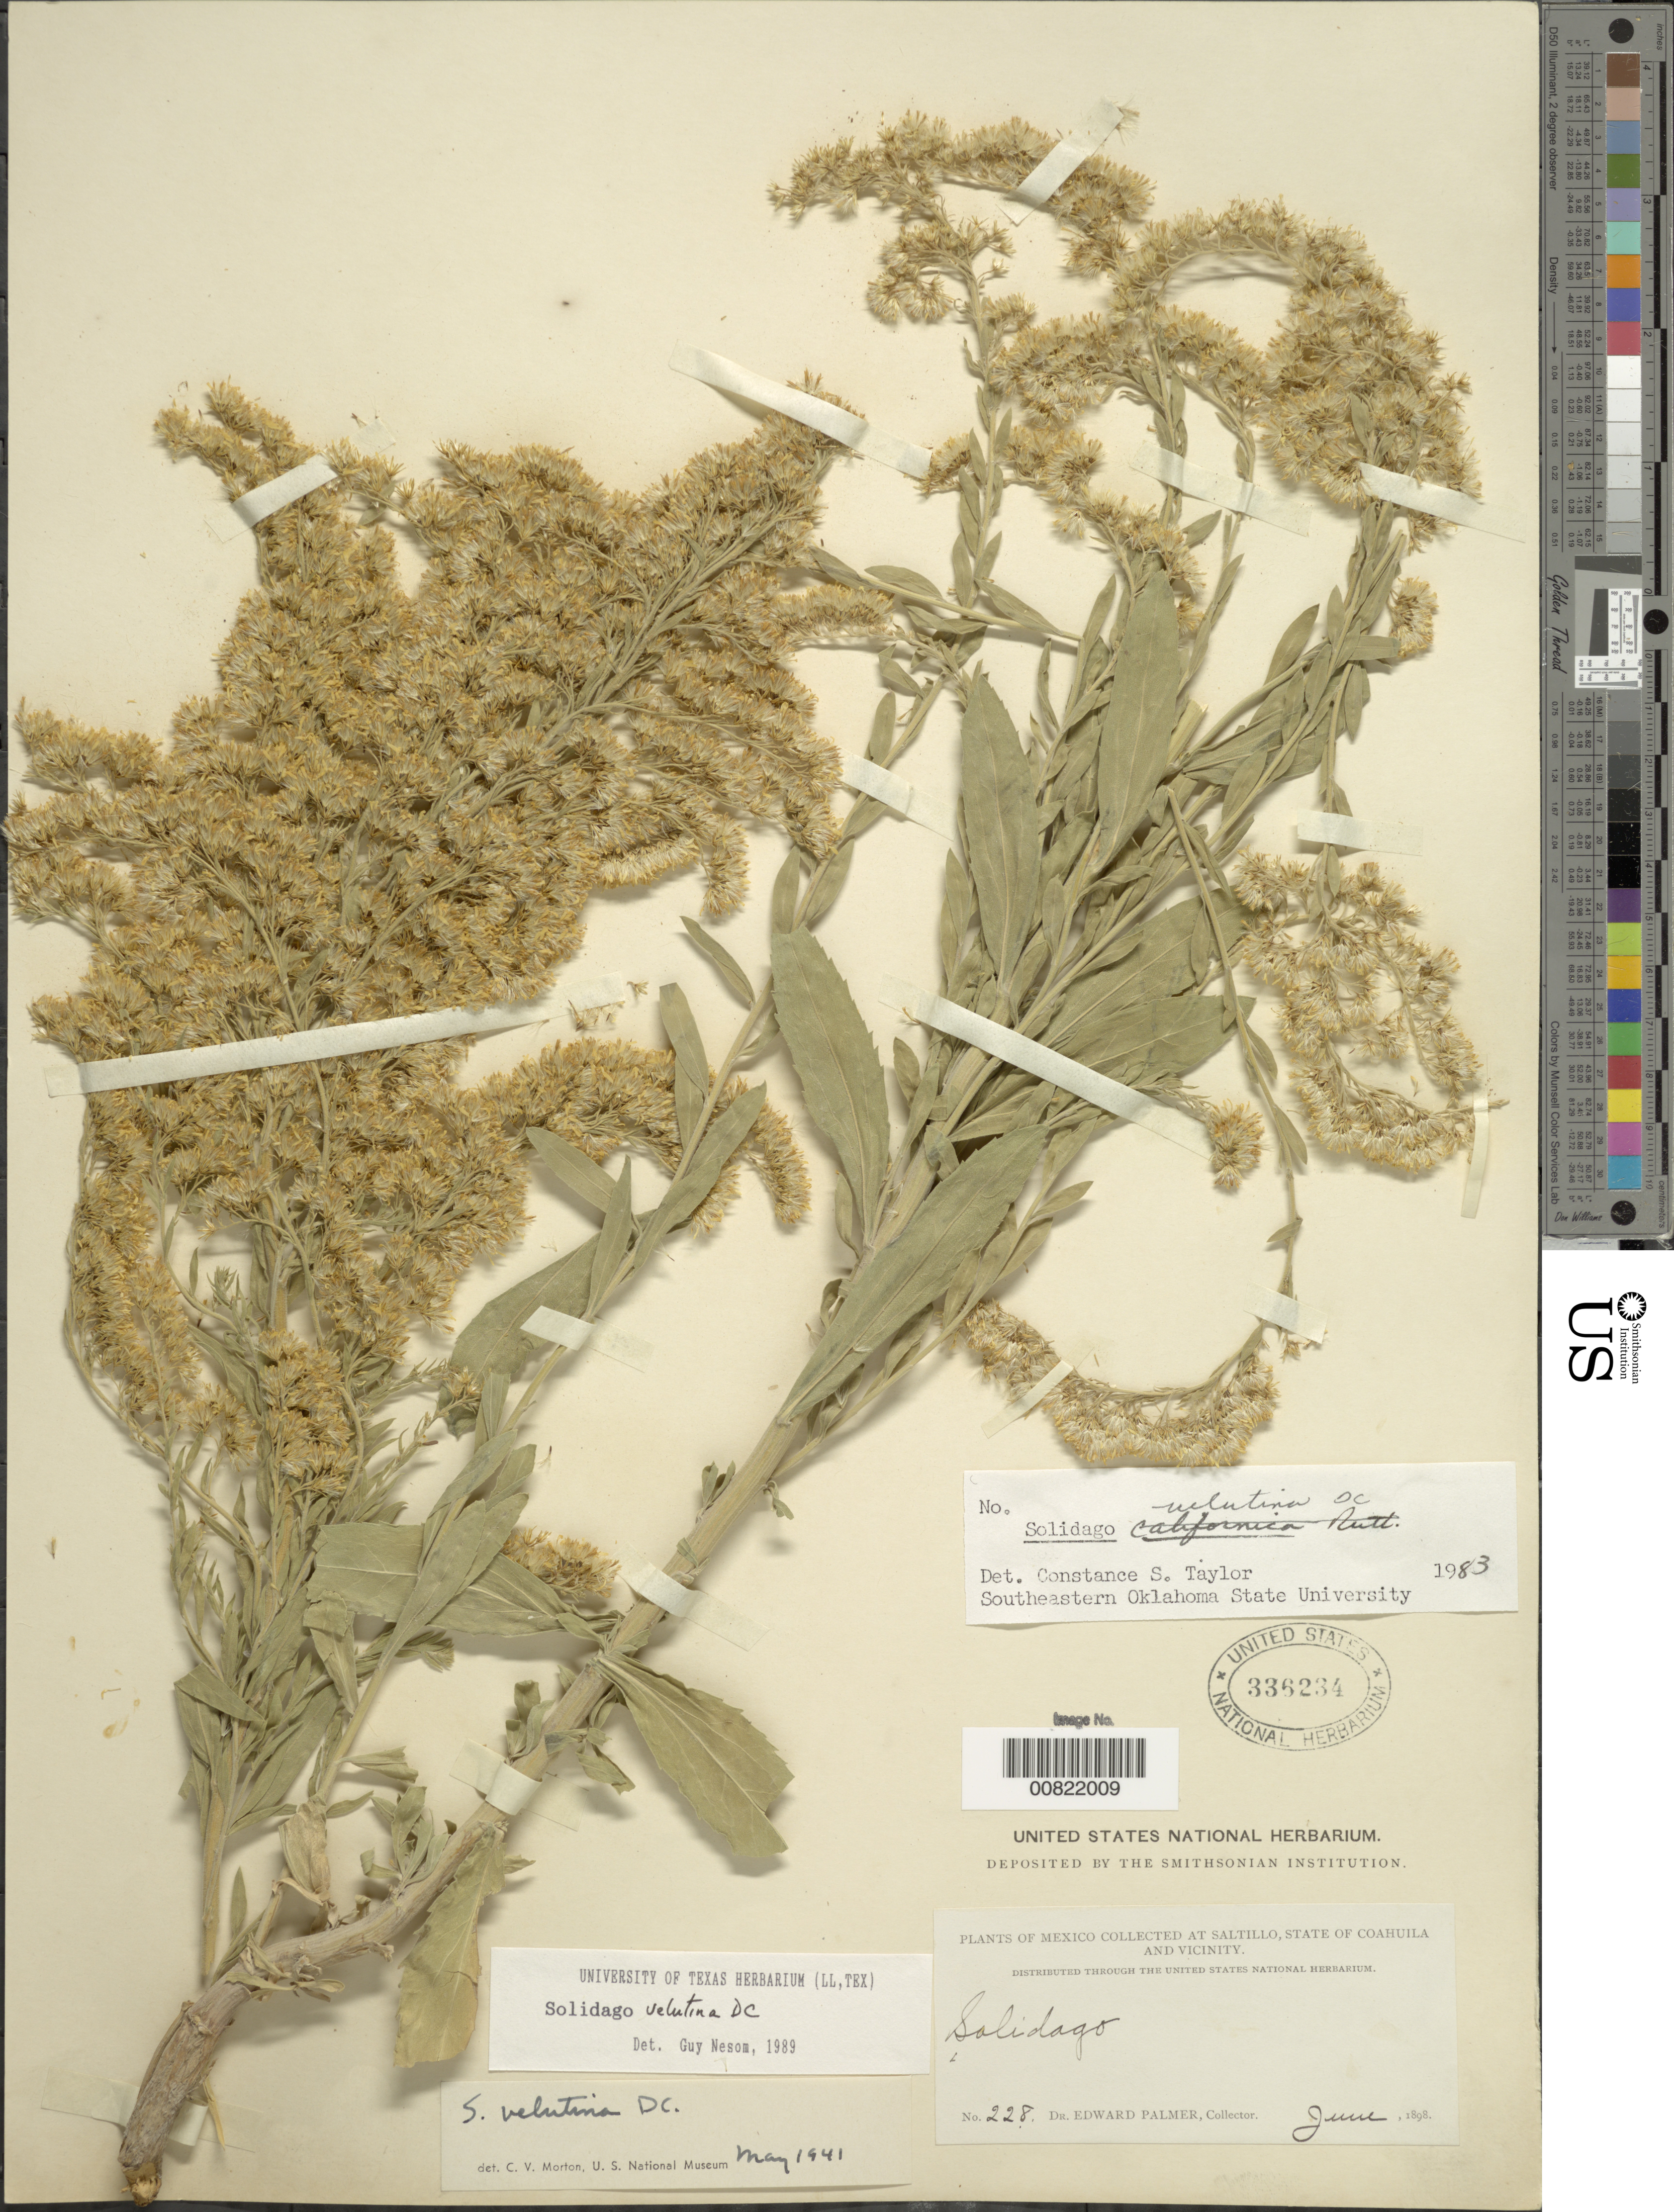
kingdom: Plantae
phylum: Tracheophyta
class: Magnoliopsida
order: Asterales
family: Asteraceae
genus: Solidago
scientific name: Solidago velutina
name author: DC.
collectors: E. Palmer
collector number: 228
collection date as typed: Jun 1898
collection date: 1898-06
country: Mexico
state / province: Coahuila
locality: Saltillo, Coahuila and vicinity.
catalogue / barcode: US 336234